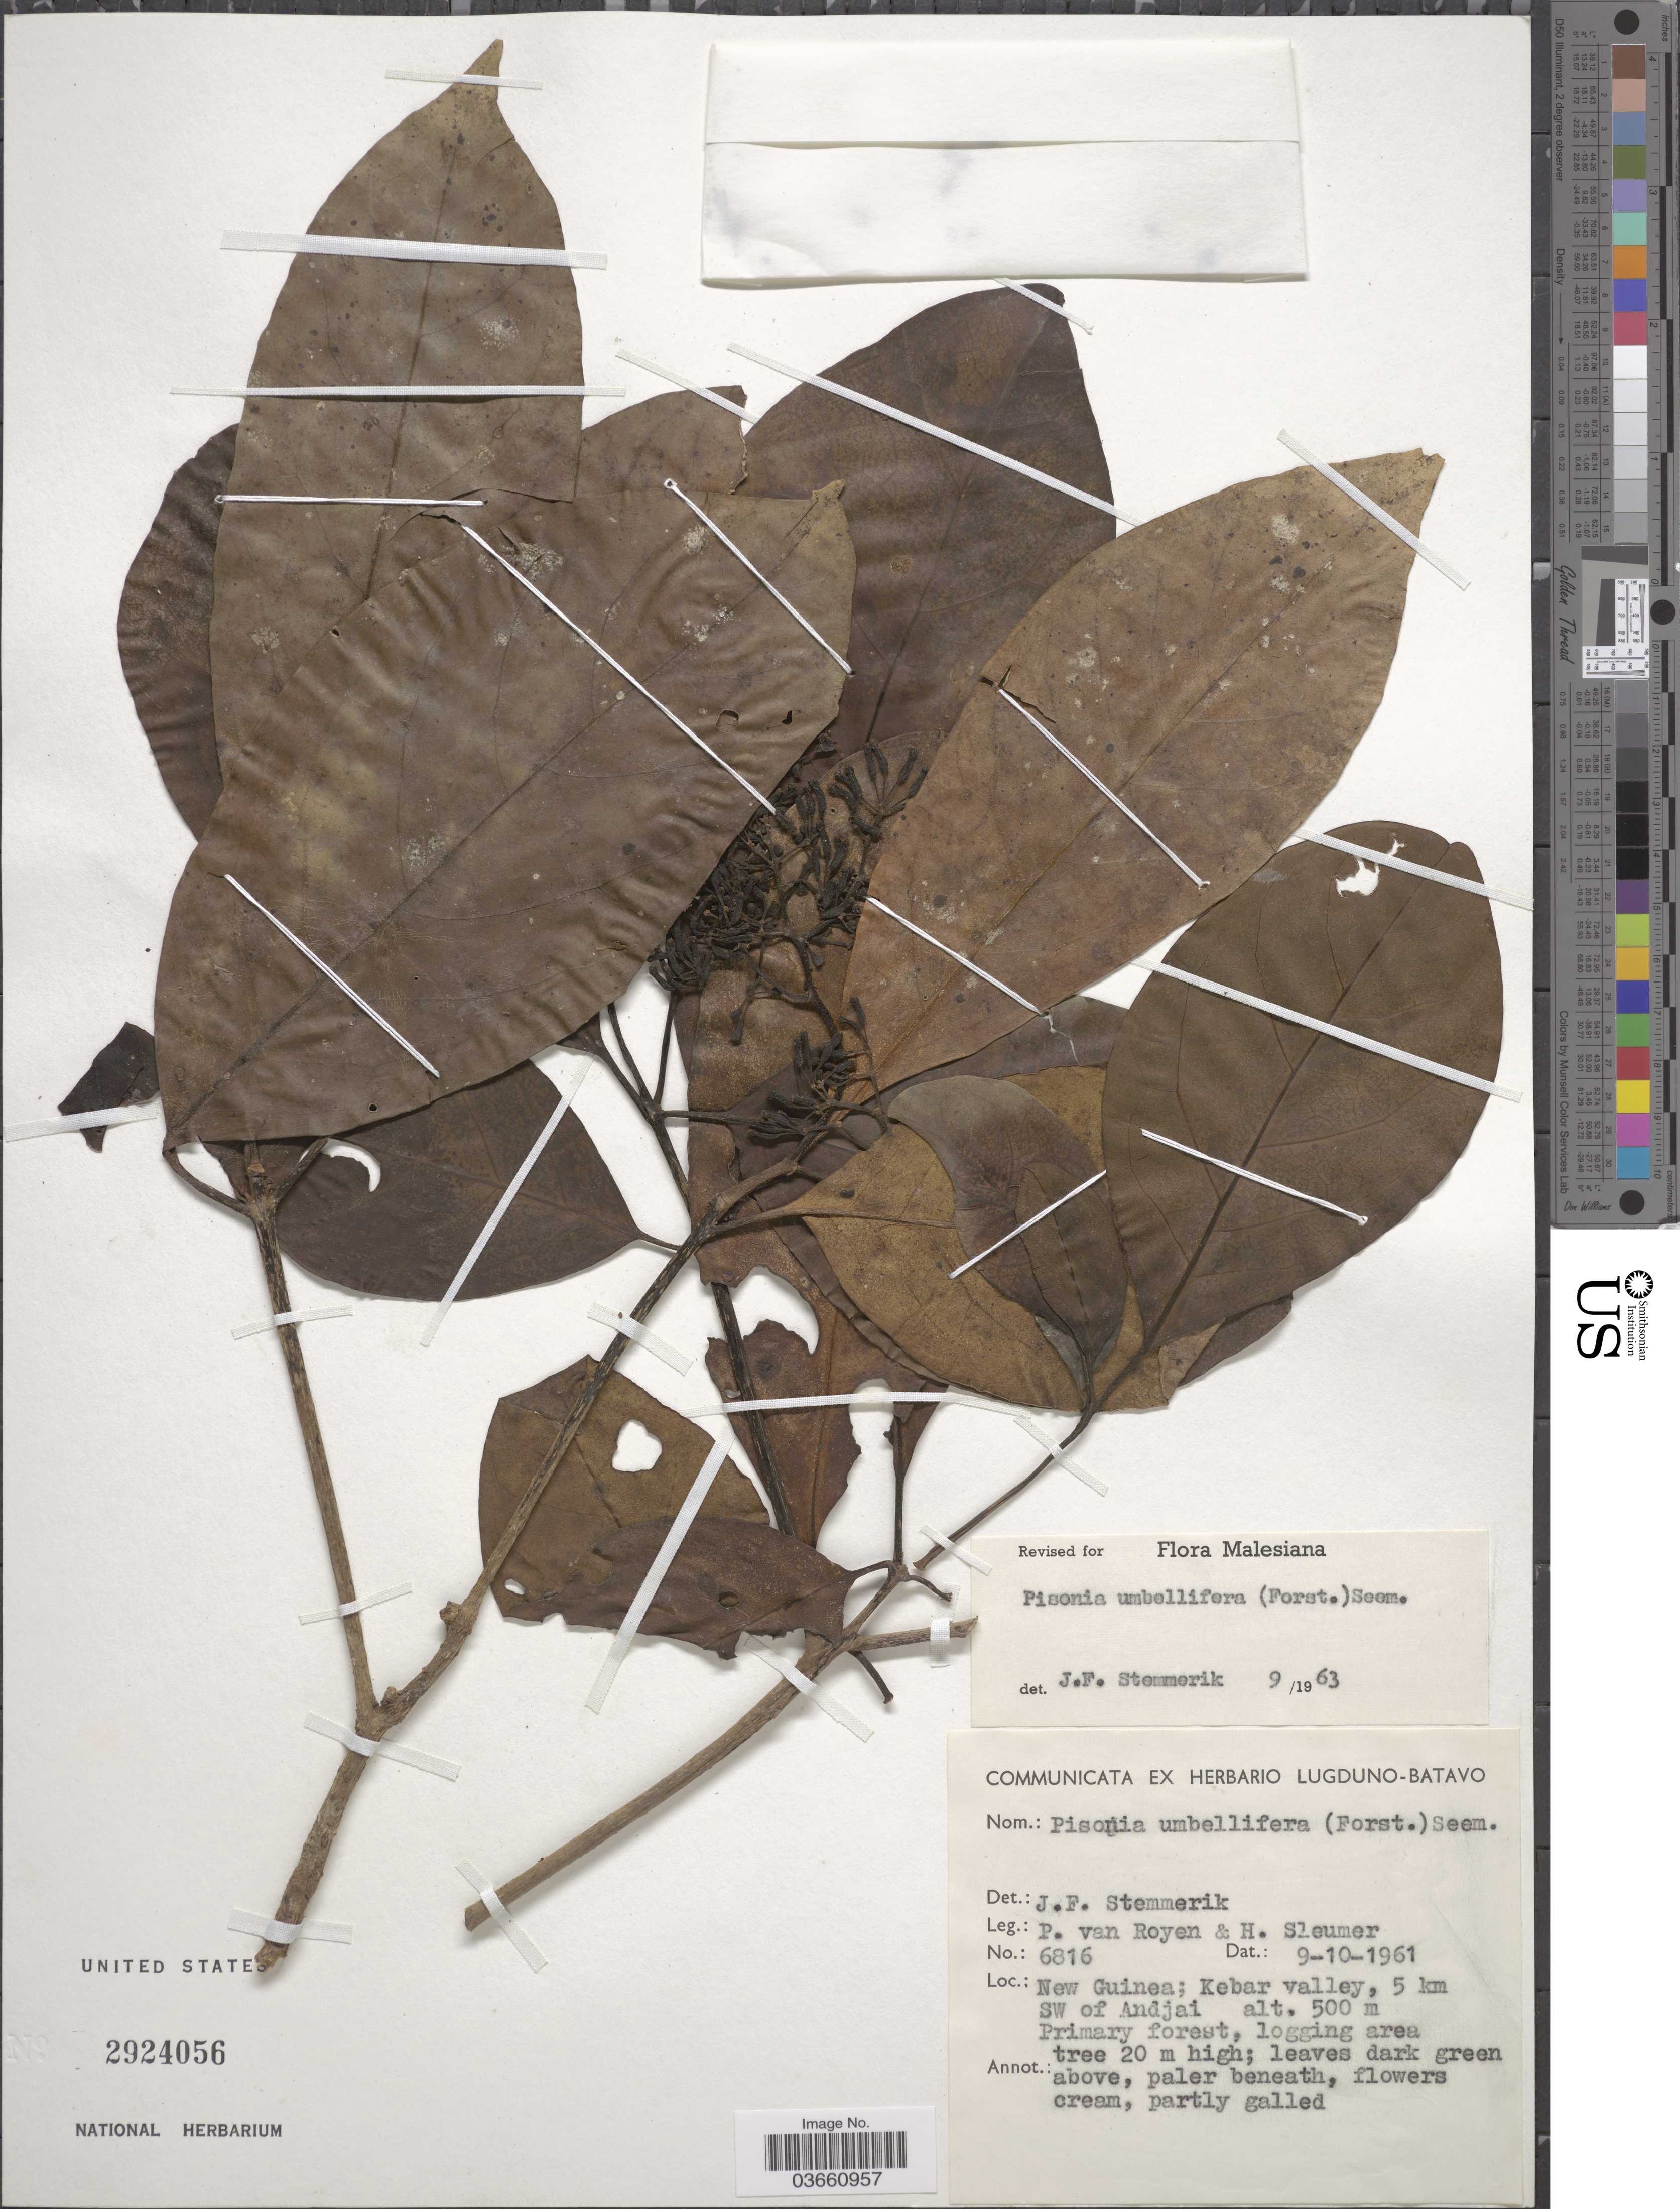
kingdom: Plantae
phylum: Tracheophyta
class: Magnoliopsida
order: Caryophyllales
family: Nyctaginaceae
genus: Ceodes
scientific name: Ceodes umbellifera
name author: J.R. Forst. & G. Forst.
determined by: Wagner, W. L., (BOT), Smithsonian Institution - National Museum of Natural History (UNITED STATES)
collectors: P. van Royen & H. O. Sleumer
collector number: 6816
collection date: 1961-10-09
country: Indonesia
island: New Guinea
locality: New Guinea; Kebar valley, 5 km SW of Andjai.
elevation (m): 500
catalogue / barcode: US 2924056